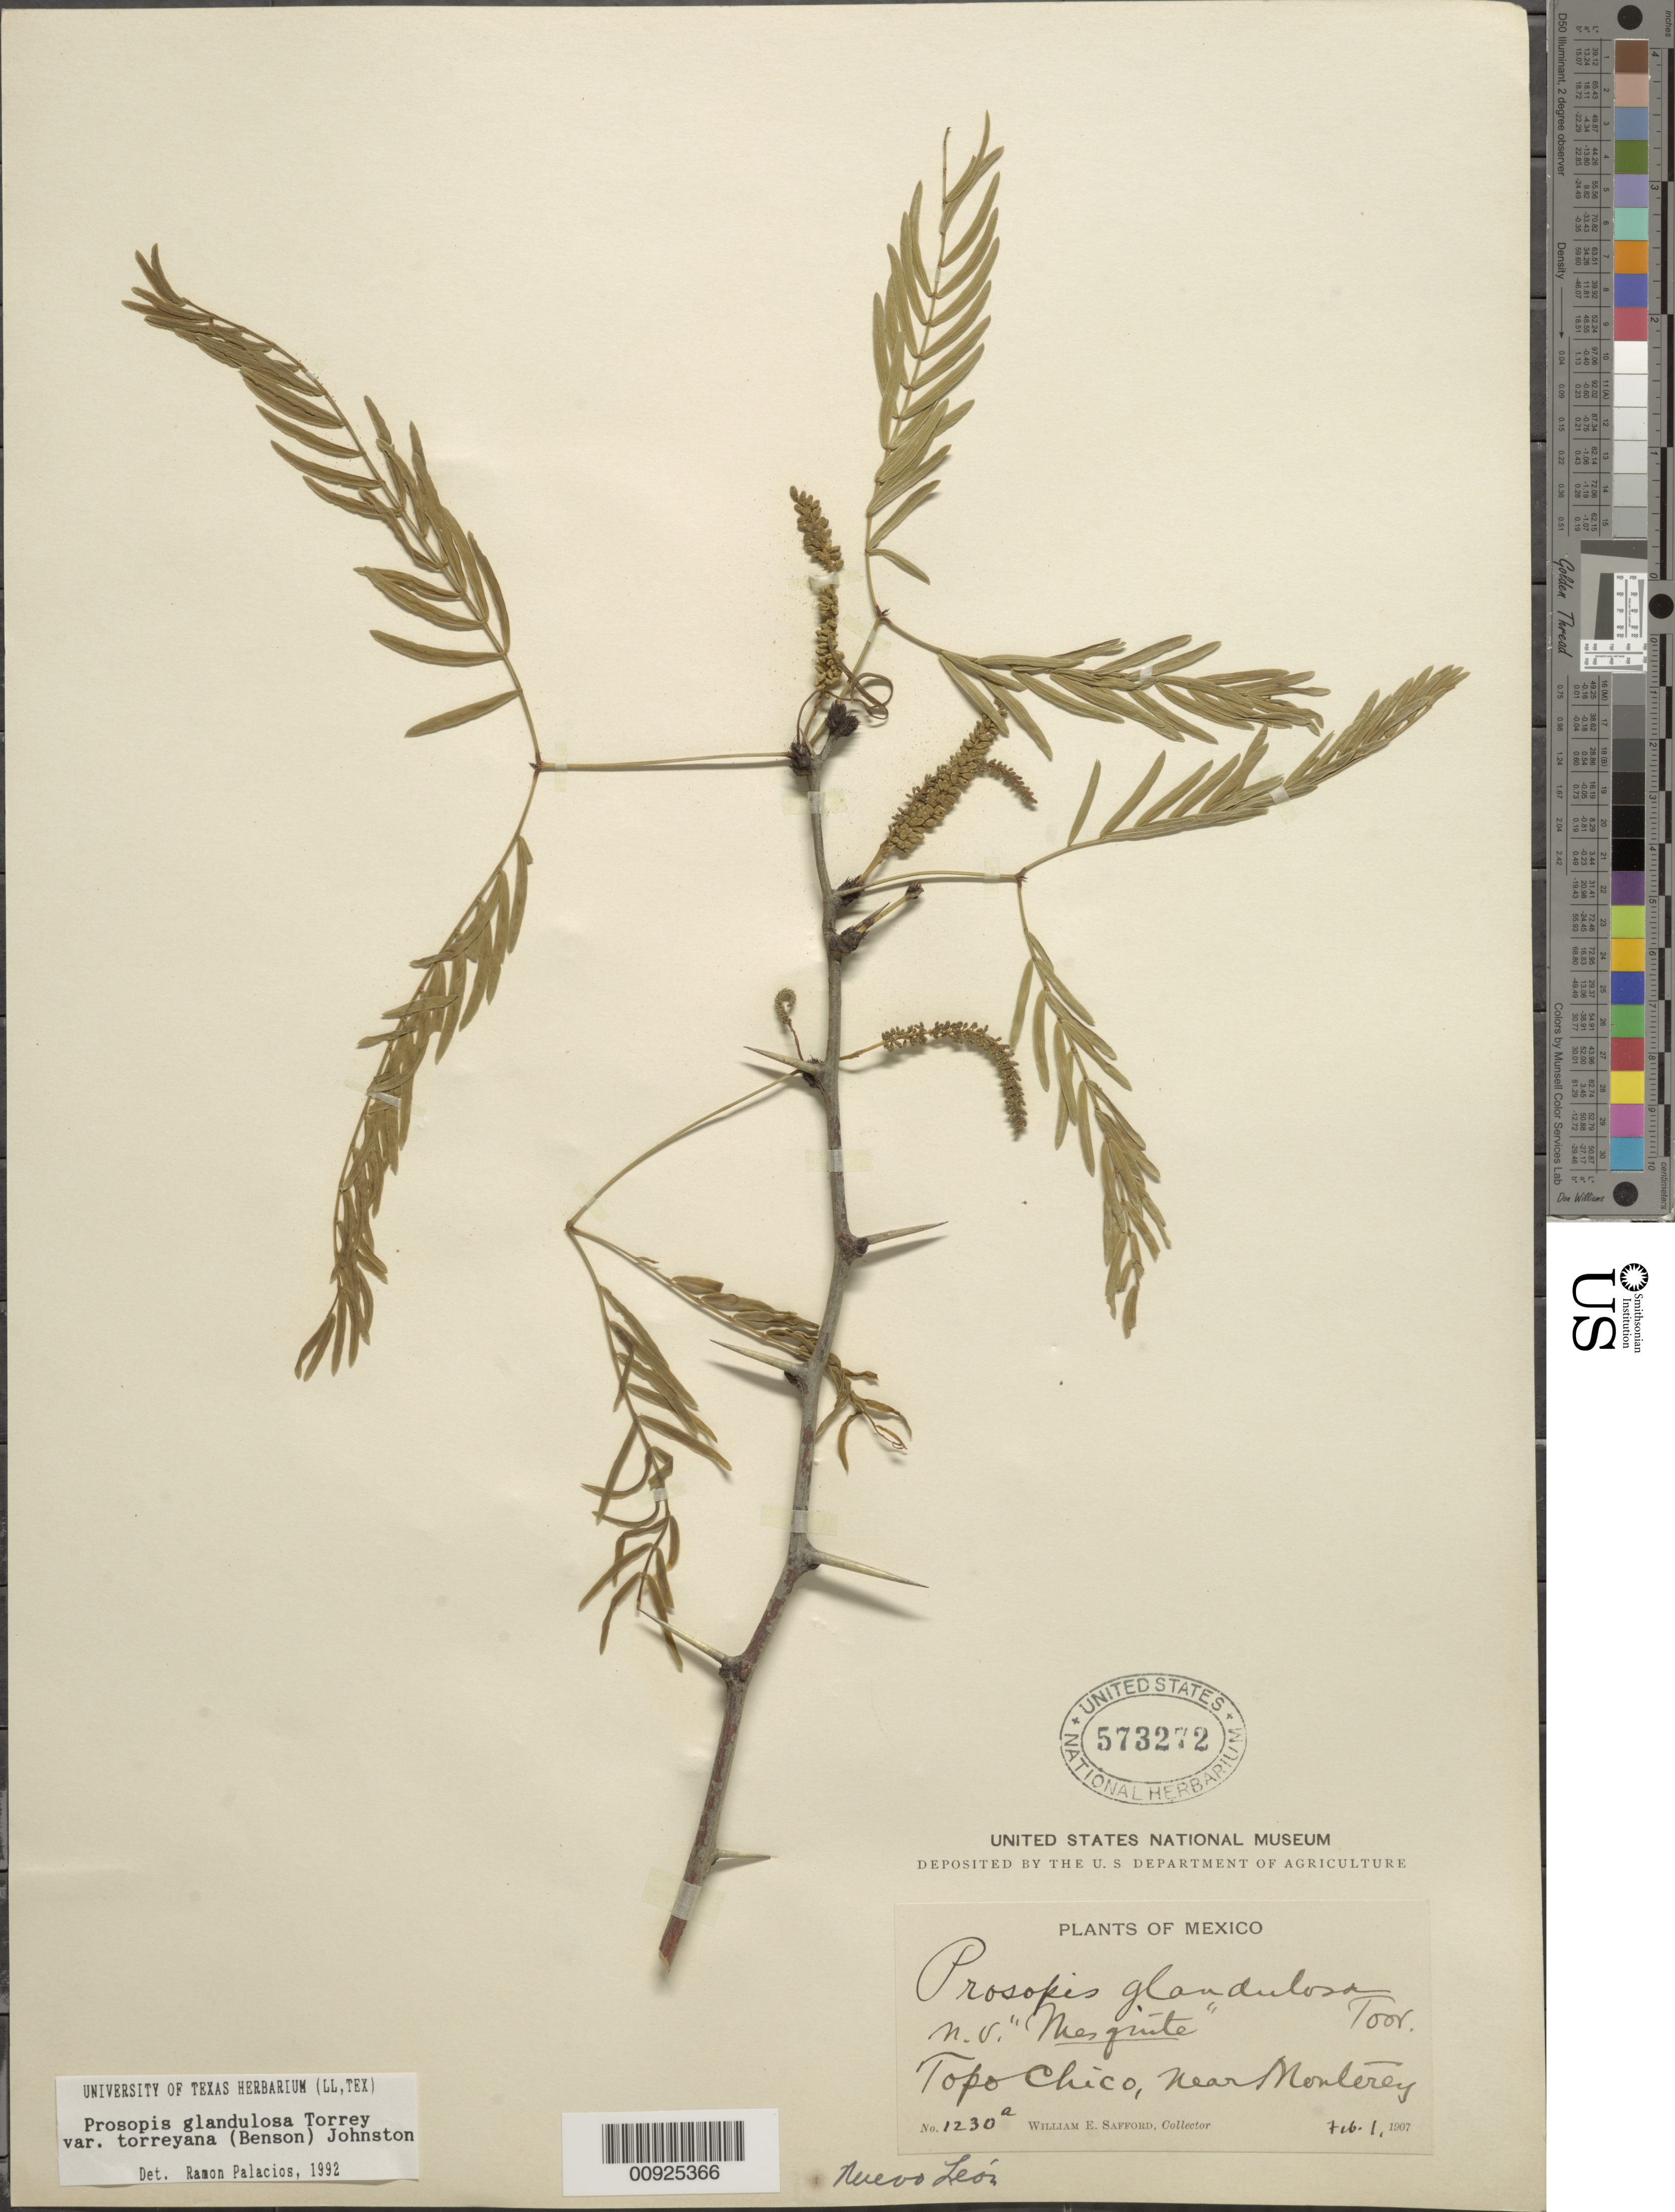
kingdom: Plantae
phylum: Tracheophyta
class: Magnoliopsida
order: Fabales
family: Fabaceae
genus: Neltuma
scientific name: Neltuma odorata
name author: (Torr. & Frém.) C. E. Hughes & G.P. Lewis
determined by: Strong, Mark T., (BOT), Smithsonian Institution - National Museum of Natural History (UNITED STATES)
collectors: W. E. Safford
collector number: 1230 a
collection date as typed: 01 Feb 1907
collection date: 1907-02-01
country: Mexico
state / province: Nuevo León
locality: Topo Chico, near Monterrey.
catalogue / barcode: US 573272